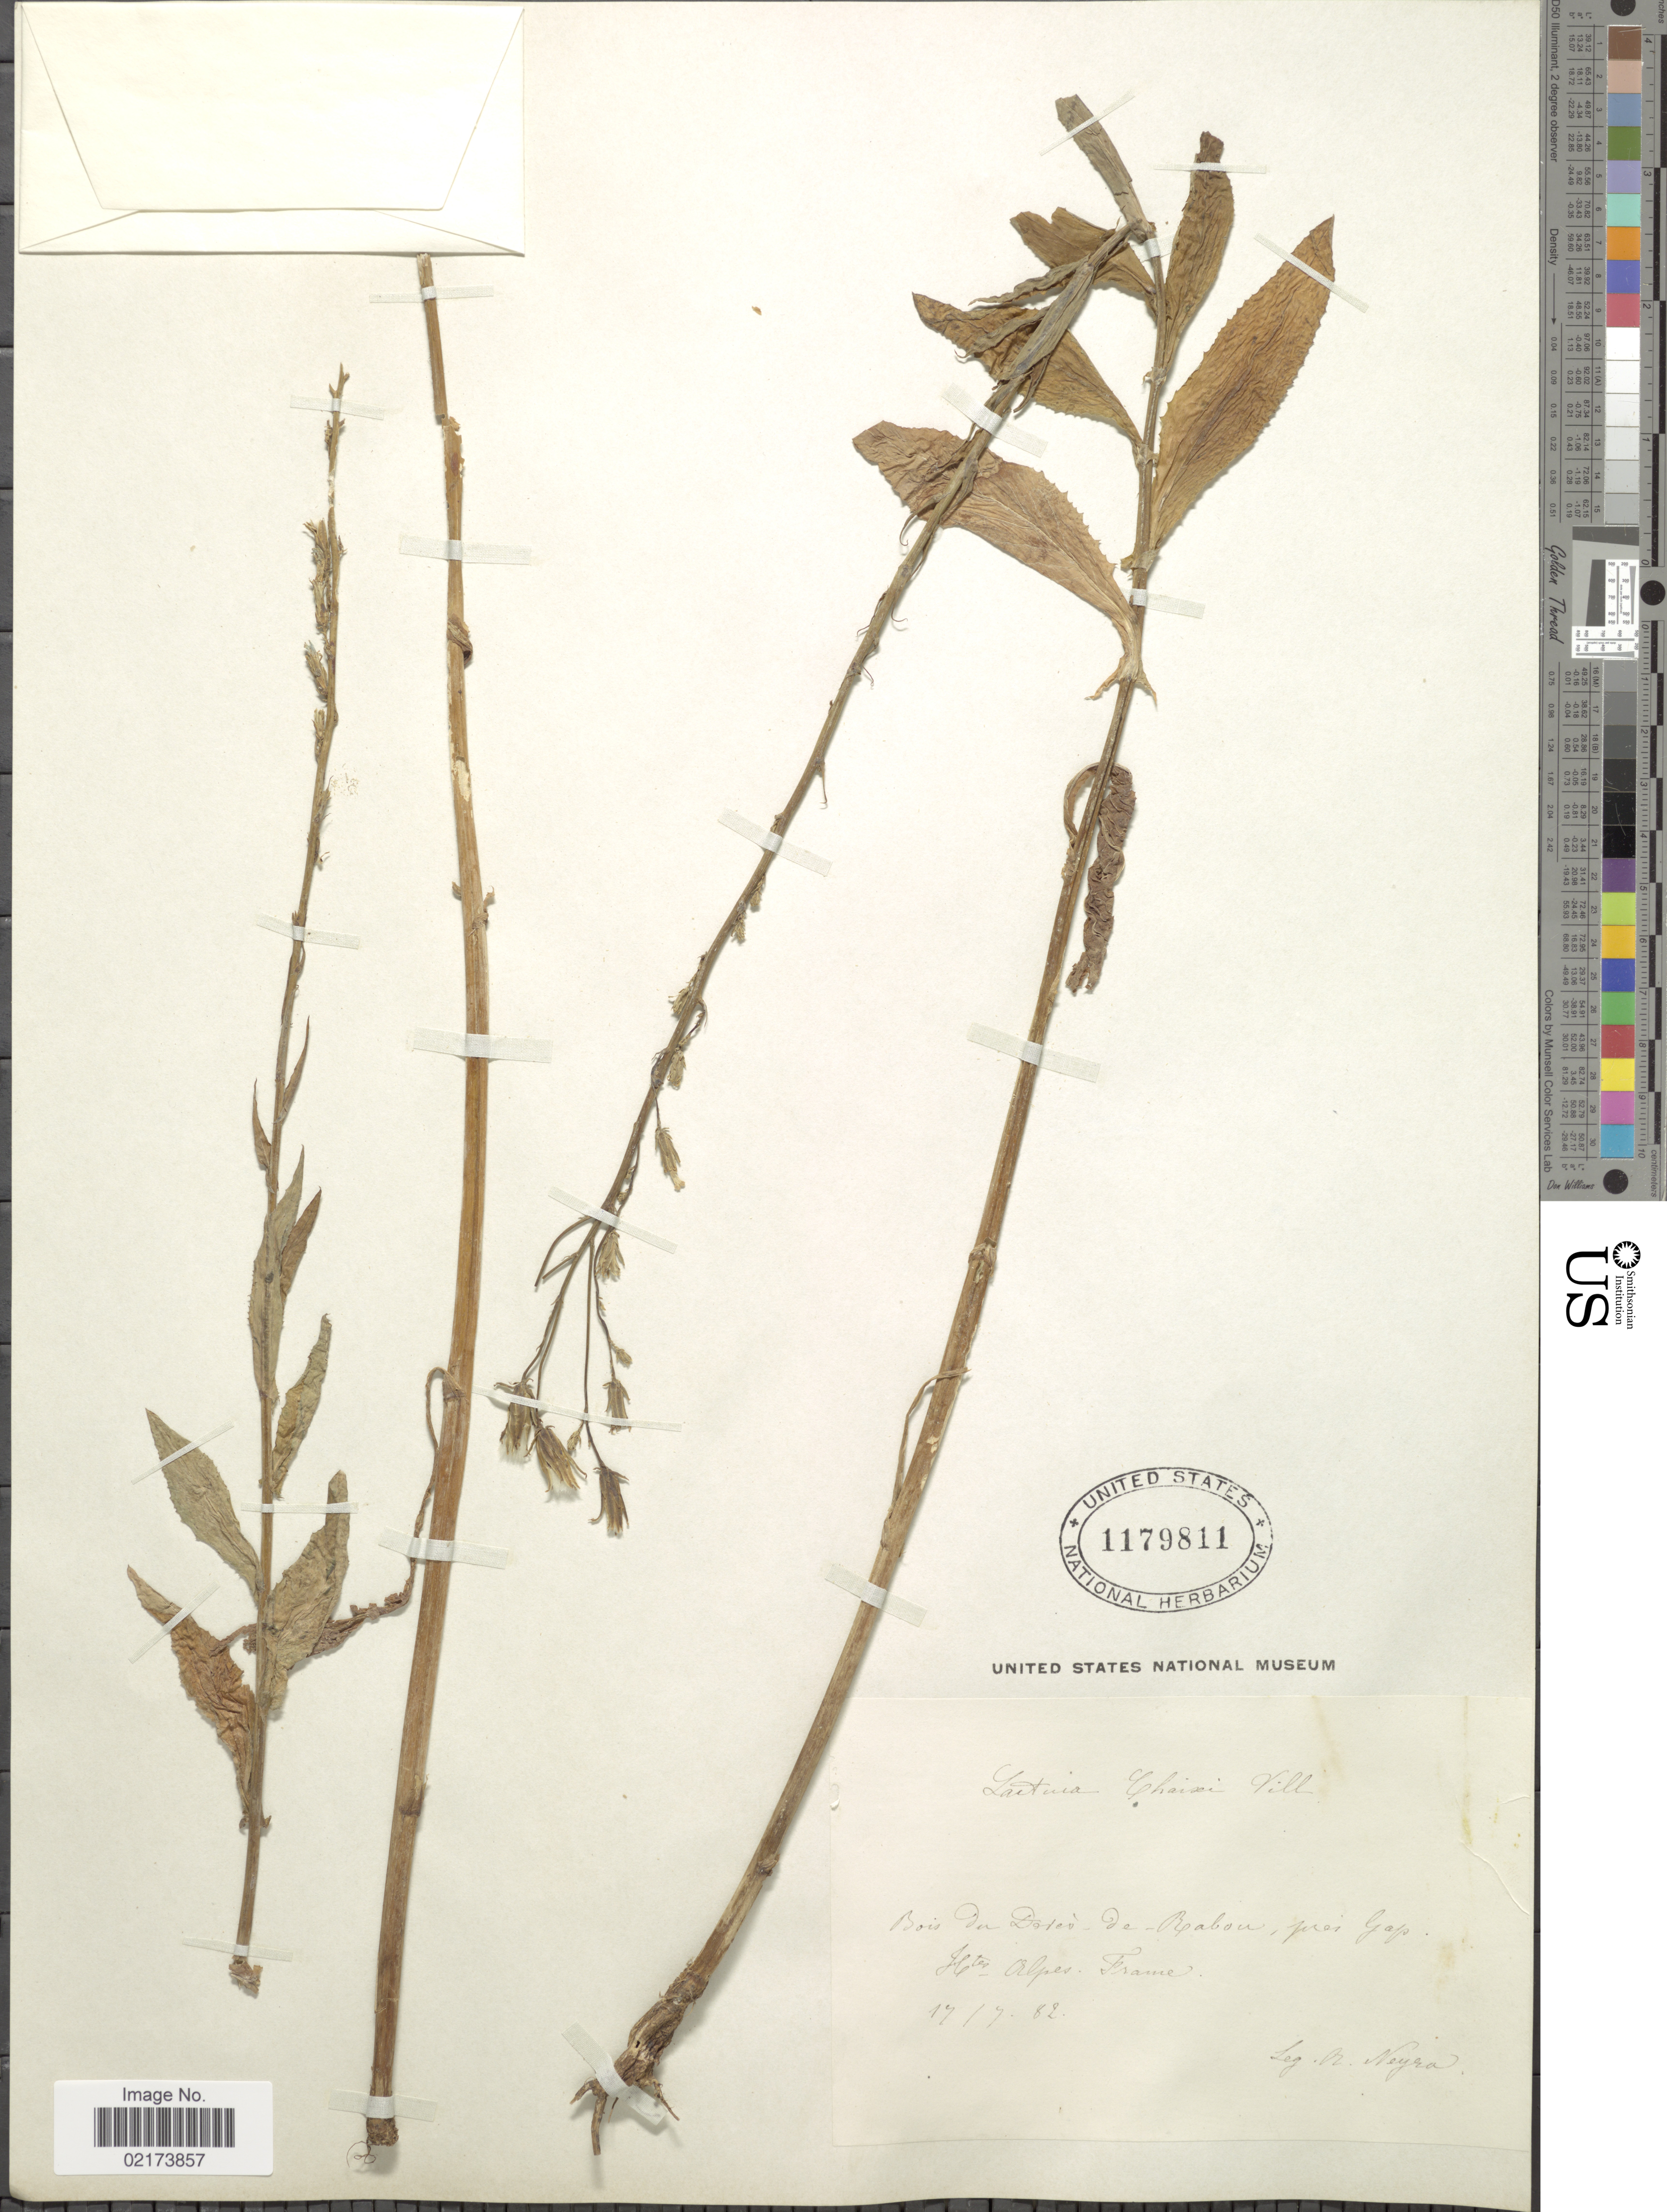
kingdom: Plantae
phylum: Tracheophyta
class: Magnoliopsida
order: Asterales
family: Asteraceae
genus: Lactuca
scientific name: Lactuca quercina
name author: L.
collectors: R. Neyra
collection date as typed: Transcribed d/m/y: 17/7/82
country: France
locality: Bois du Dores-De-Rabon [interpreted], pres Gap. tes Alpes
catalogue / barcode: US 1179811